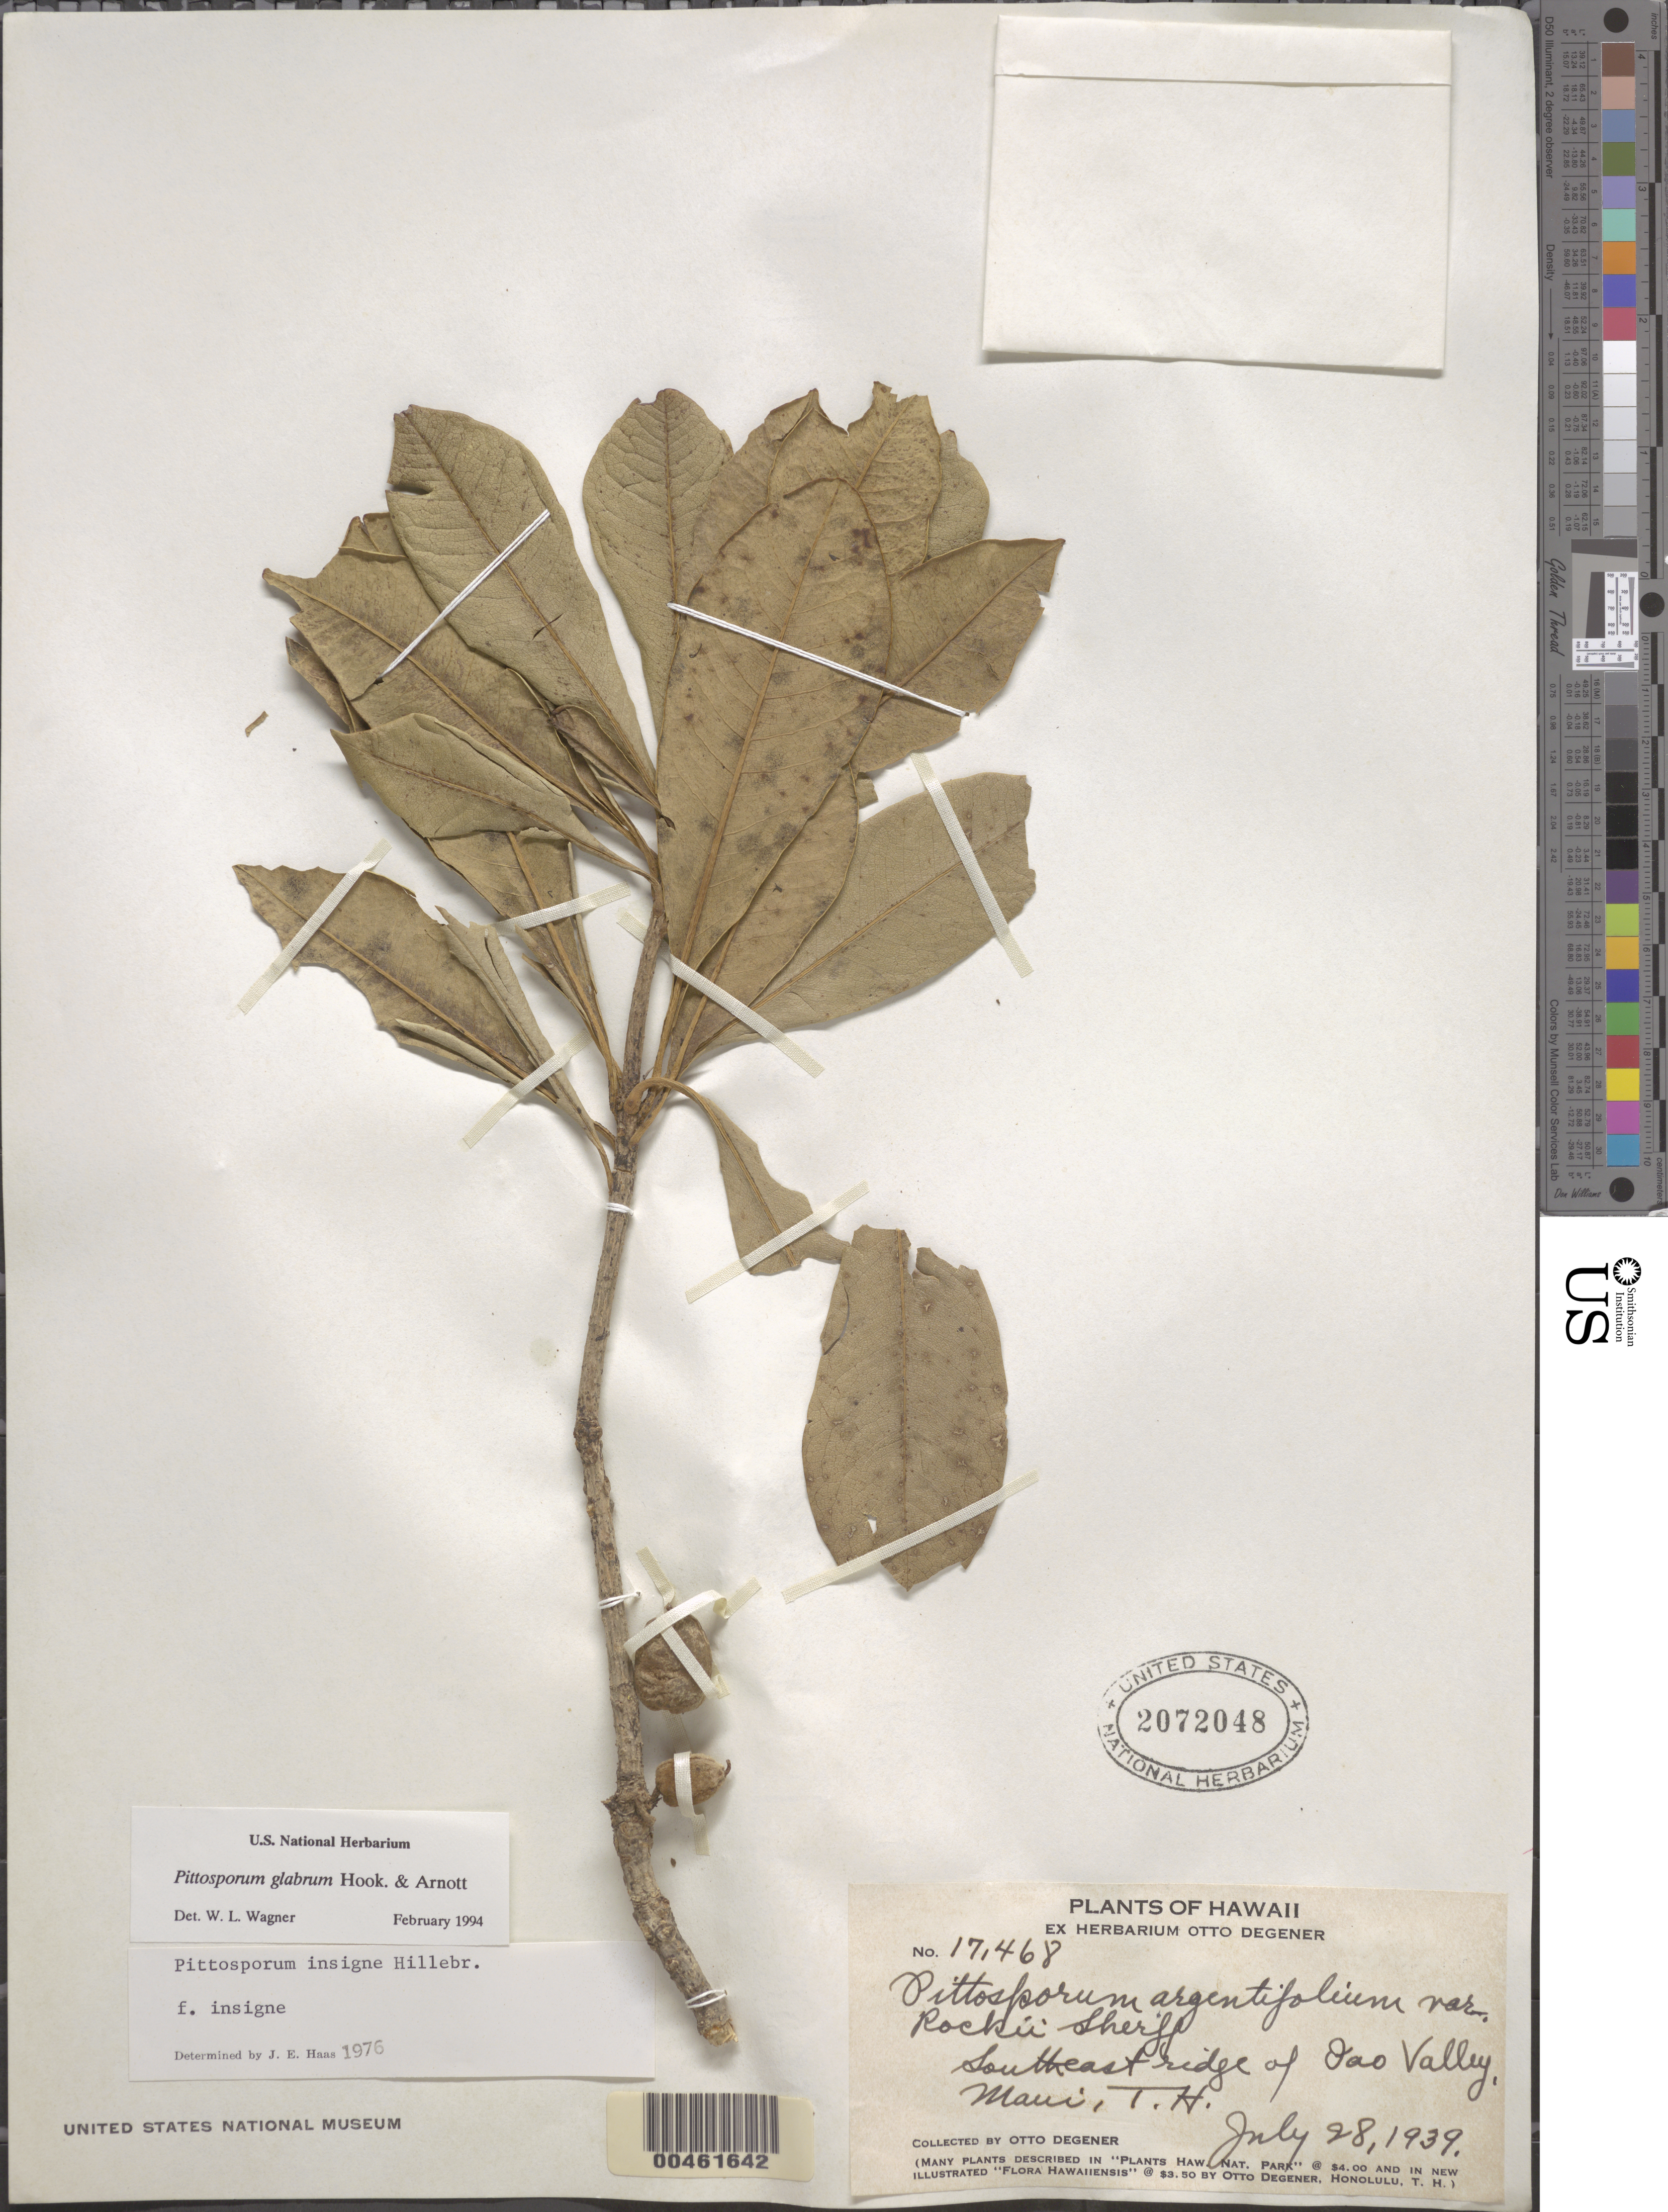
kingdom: Plantae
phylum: Tracheophyta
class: Magnoliopsida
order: Apiales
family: Pittosporaceae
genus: Pittosporum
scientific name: Pittosporum glabrum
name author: Hook. & Arn.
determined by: Wagner, W. L., (BOT), Smithsonian Institution - National Museum of Natural History (UNITED STATES)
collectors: O. Degener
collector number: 17468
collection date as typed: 28 Jul 1939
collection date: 1939-07-28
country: United States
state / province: Hawaii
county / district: Maui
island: Maui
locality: SE ridge of Iao Valley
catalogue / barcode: US 2072048